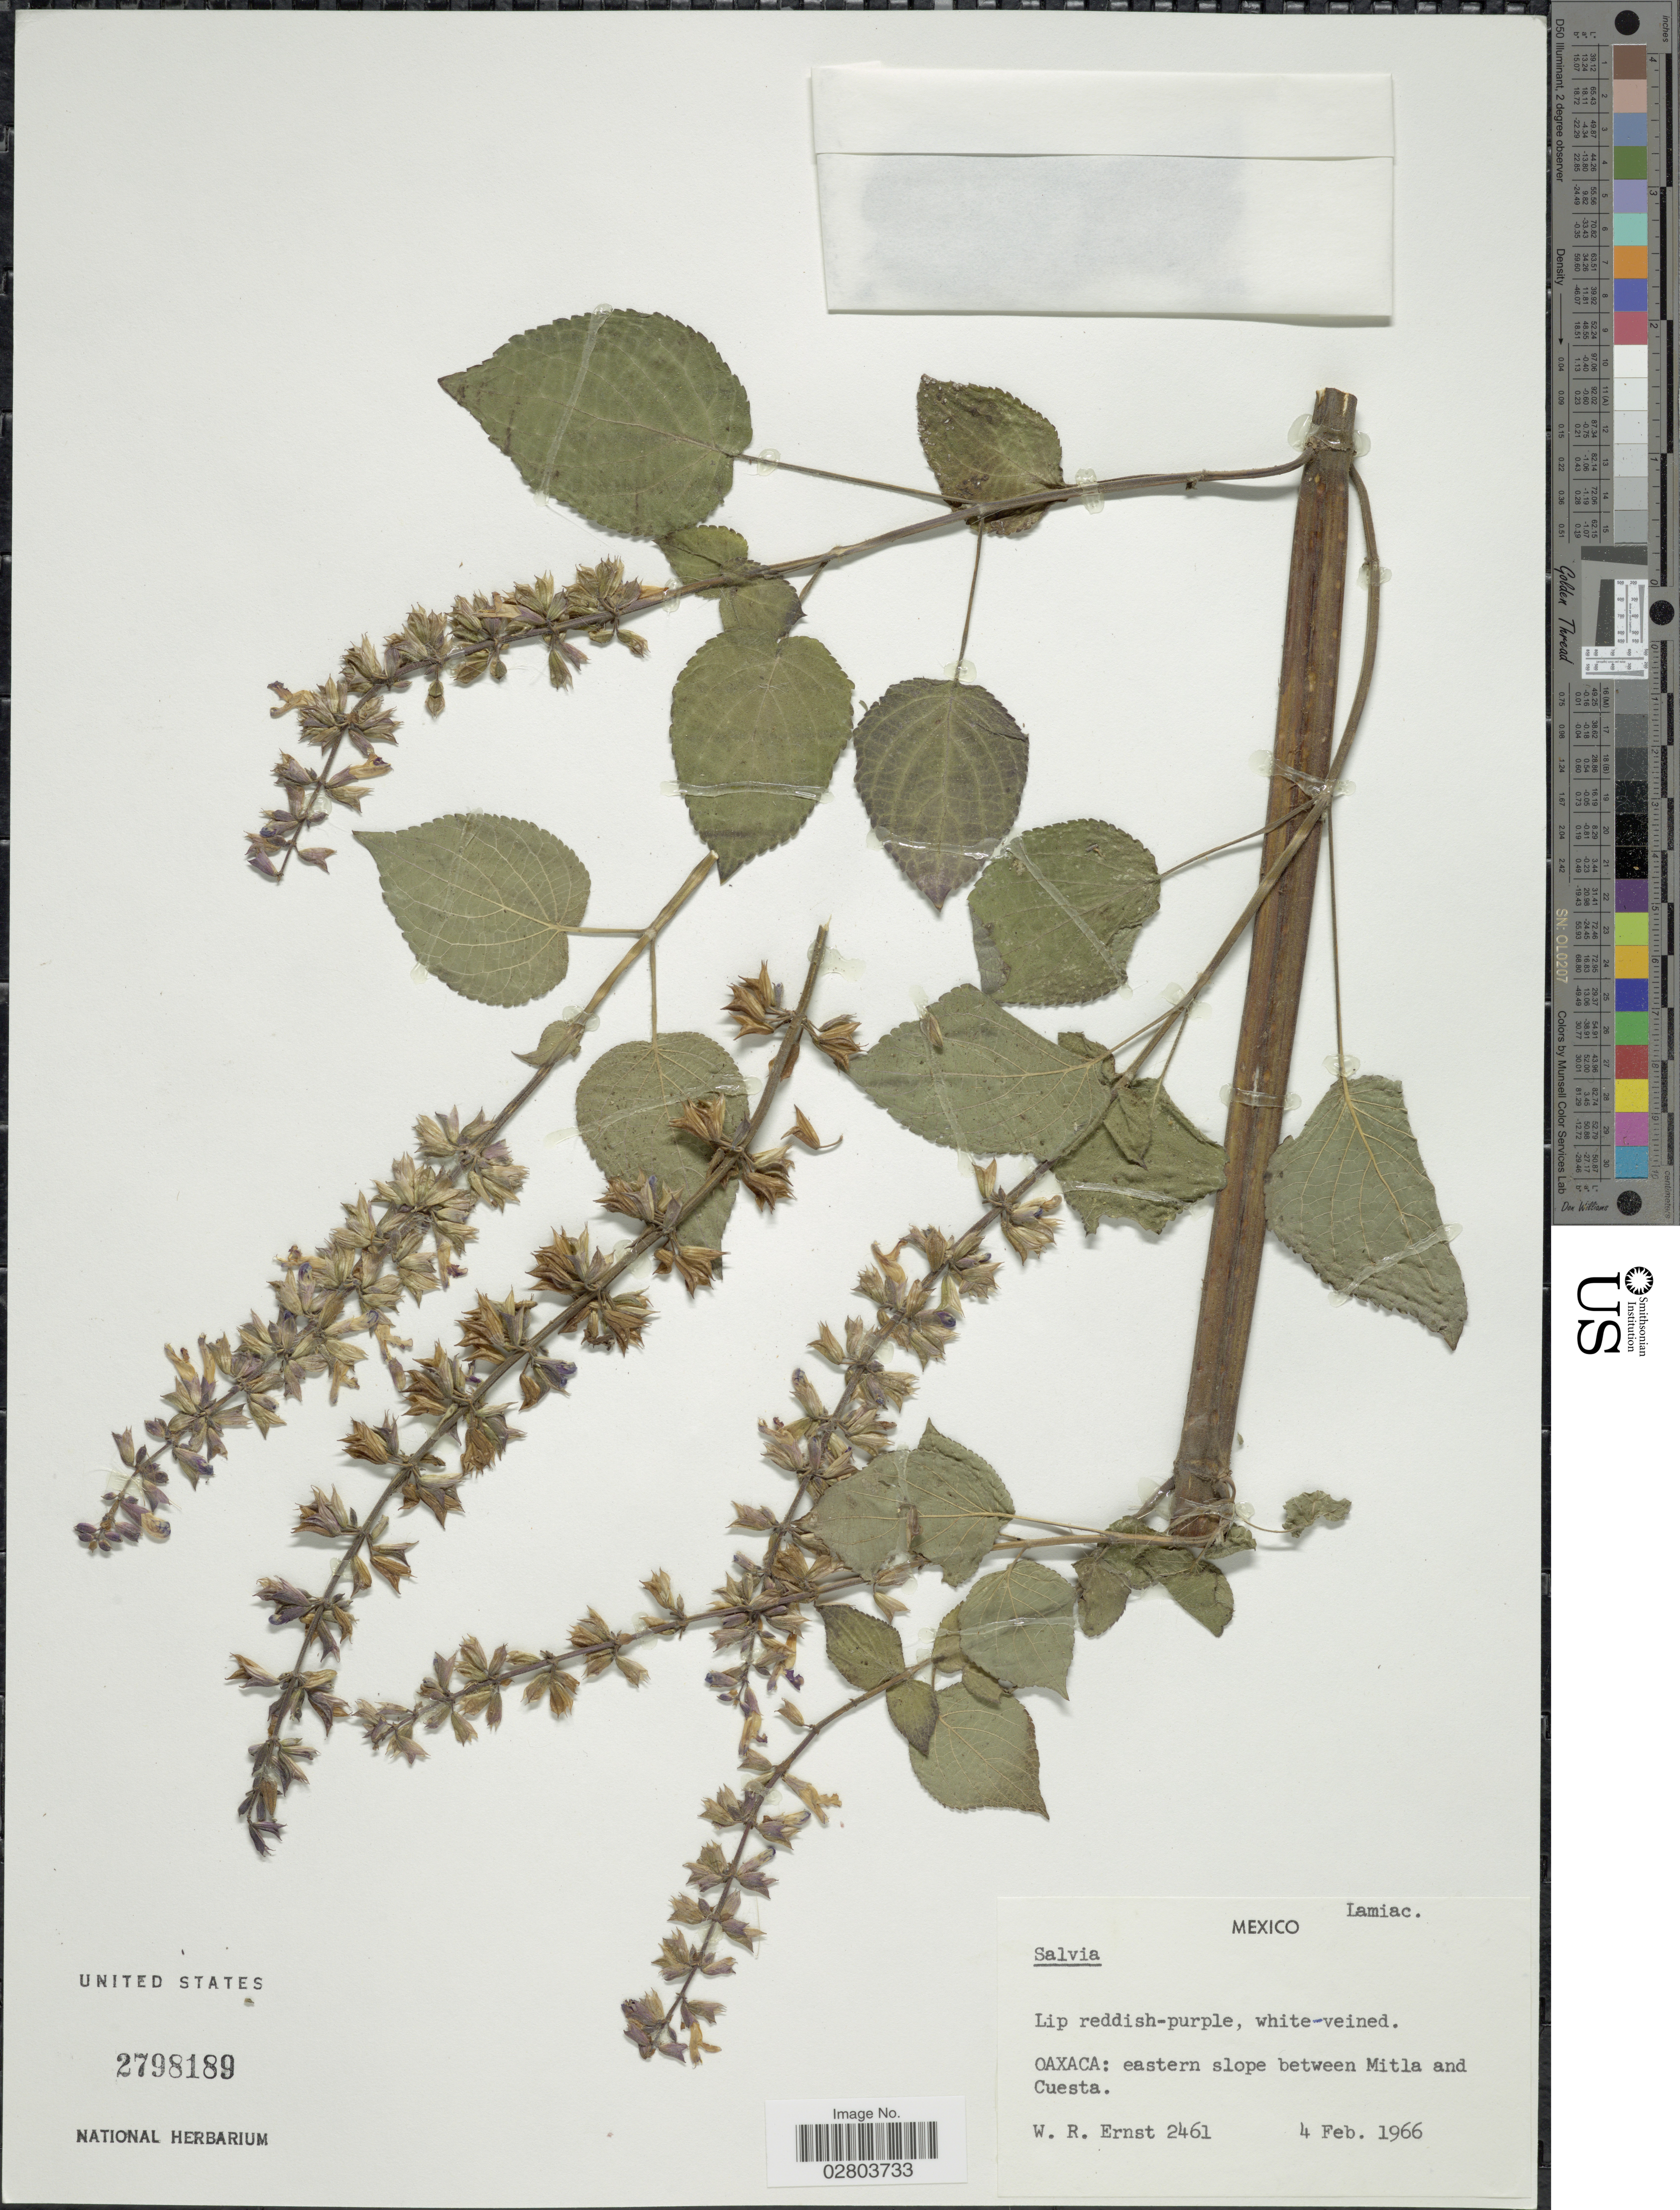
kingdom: Plantae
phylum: Tracheophyta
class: Magnoliopsida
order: Lamiales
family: Lamiaceae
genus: Salvia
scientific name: Salvia sp.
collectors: W. R. Ernst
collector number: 2461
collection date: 1966-02-04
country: Mexico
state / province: Oaxaca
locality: Oaxaca: eastern slope between Mitla and Cuesta.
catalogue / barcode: US 2798189